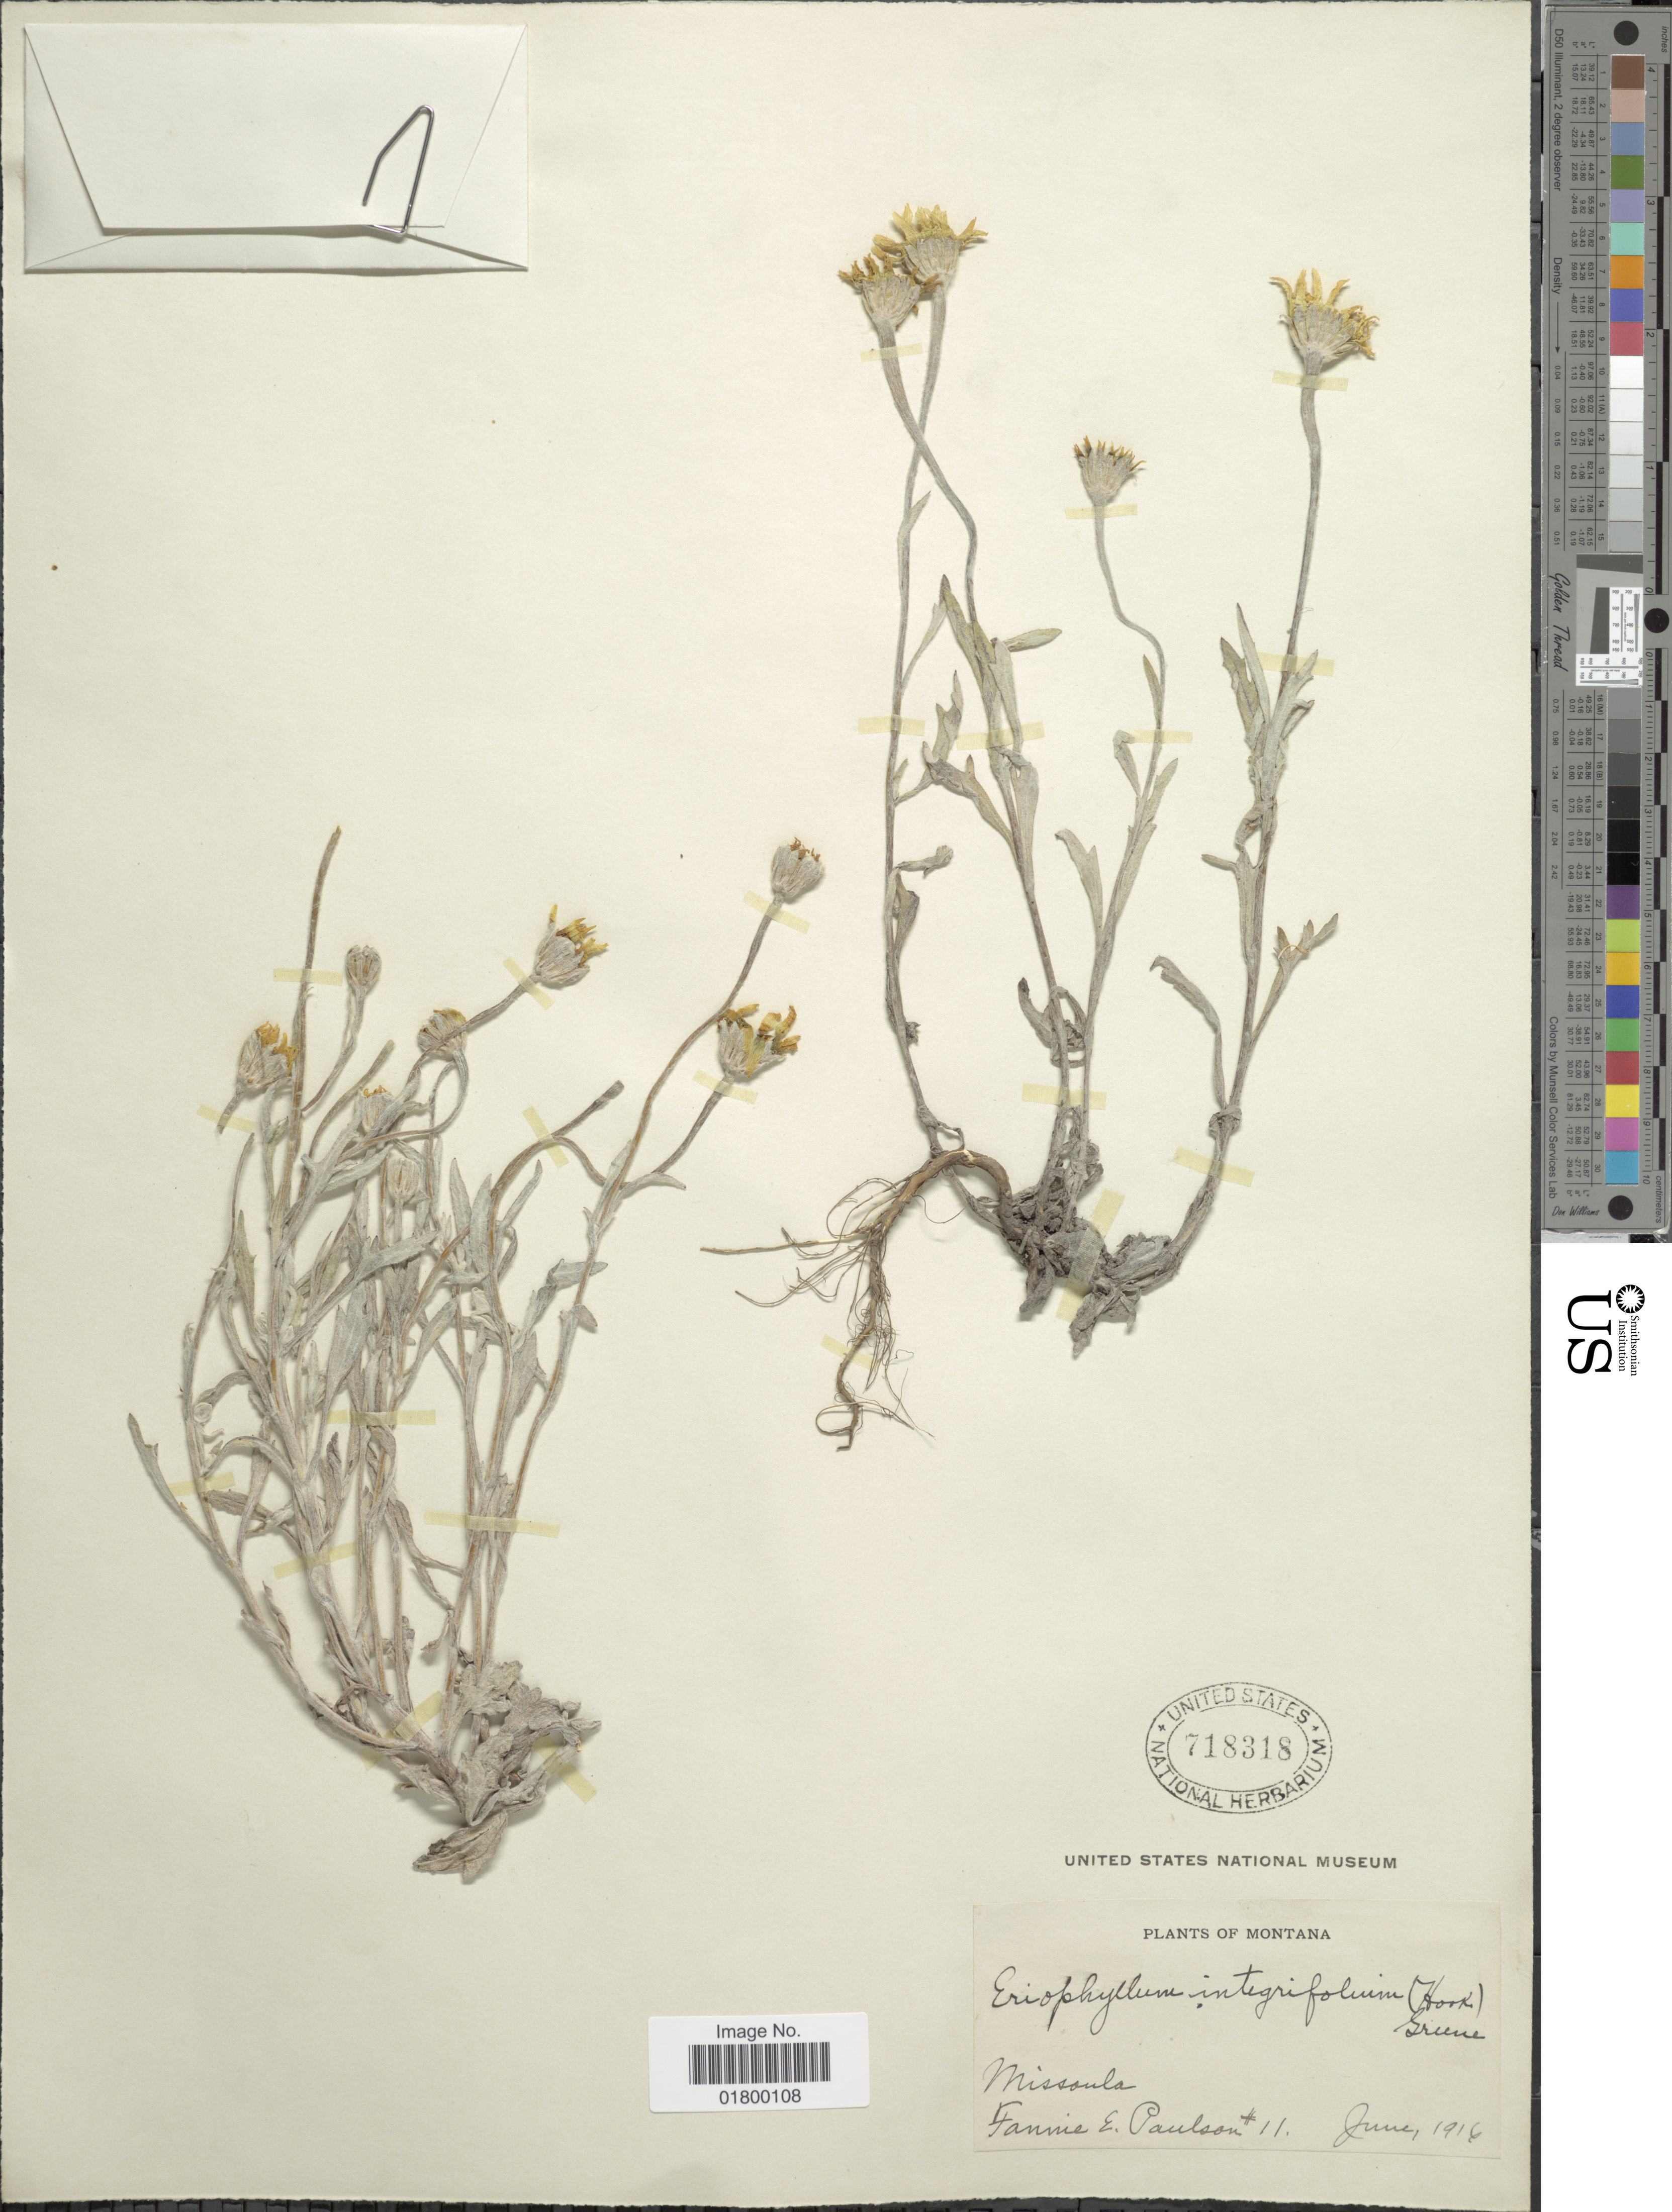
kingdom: Plantae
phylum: Tracheophyta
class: Magnoliopsida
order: Asterales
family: Asteraceae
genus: Eriophyllum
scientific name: Eriophyllum integrifolium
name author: (Hook.) Greene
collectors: F. Paulson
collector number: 11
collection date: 1916-06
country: United States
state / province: Montana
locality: Missoula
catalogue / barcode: US 718318